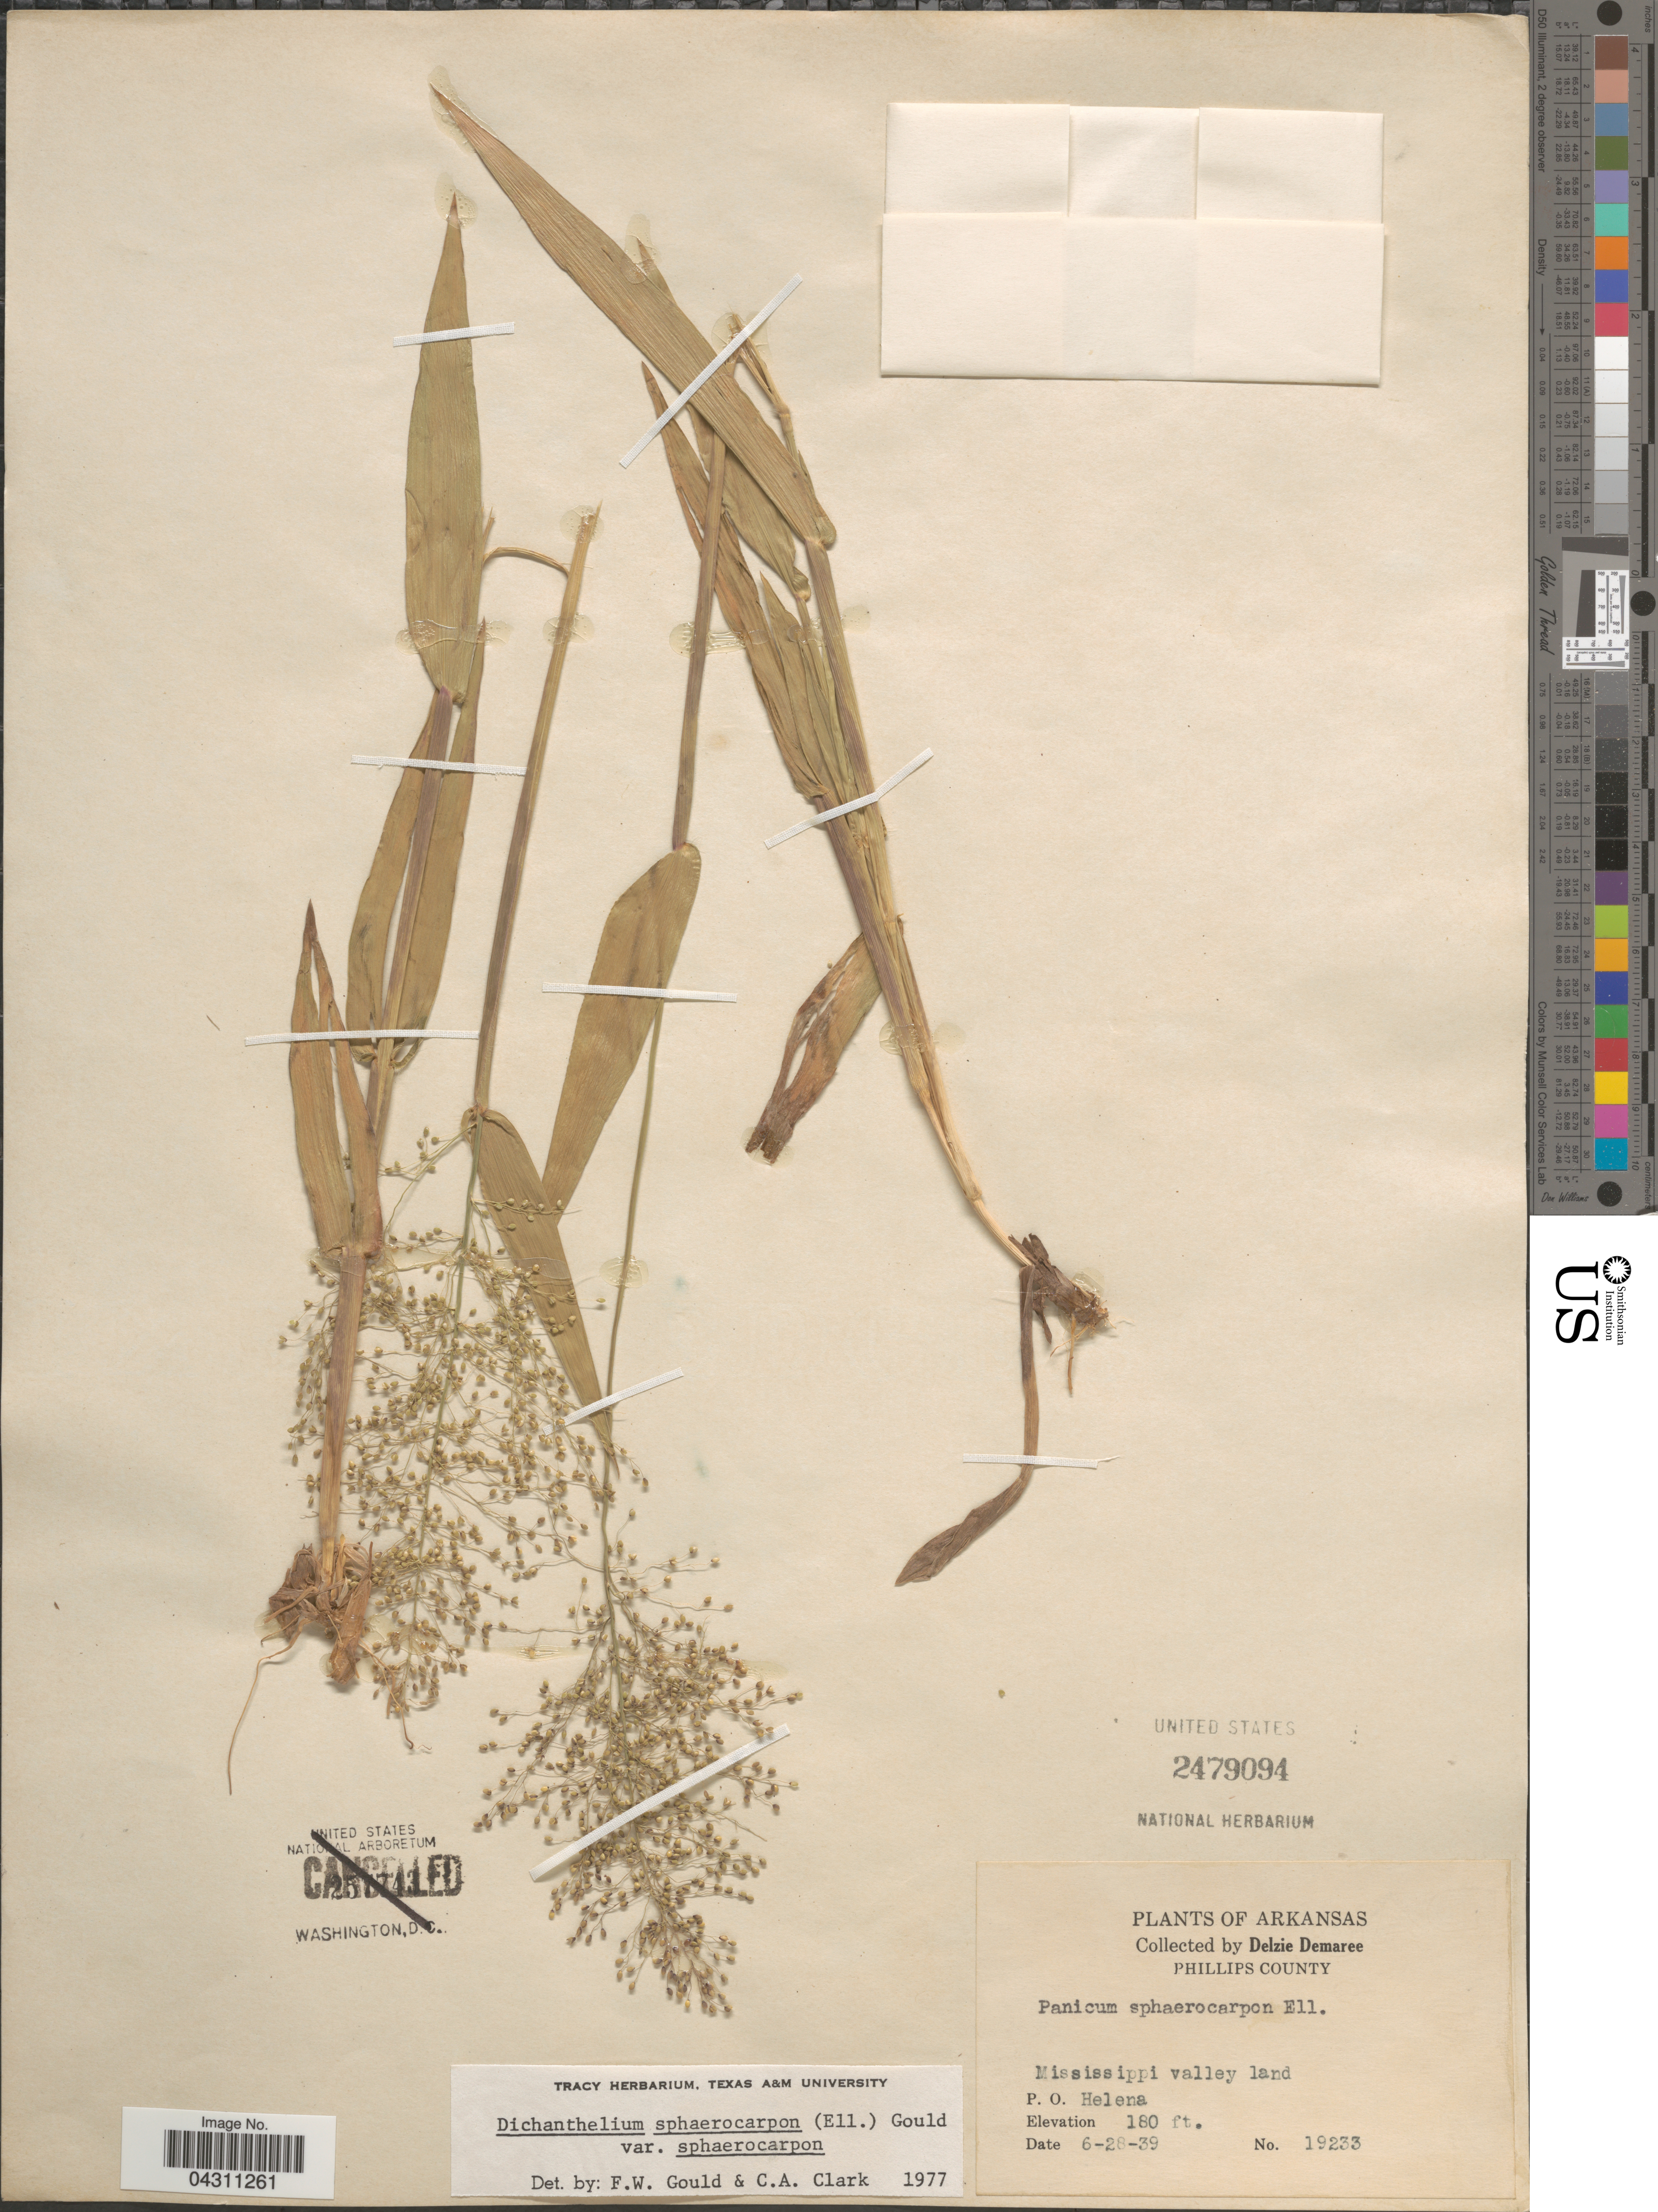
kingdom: Plantae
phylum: Tracheophyta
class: Liliopsida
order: Poales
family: Poaceae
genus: Dichanthelium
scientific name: Dichanthelium sphaerocarpon var. sphaerocarpon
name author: (Elliott) Gould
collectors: D. Demaree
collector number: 19233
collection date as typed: Transcribed d/m/y: 28/6/39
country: United States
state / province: Arkansas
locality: Phillips County. Mississippi valley land. P. O. Helena.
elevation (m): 55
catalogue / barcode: US 2479094